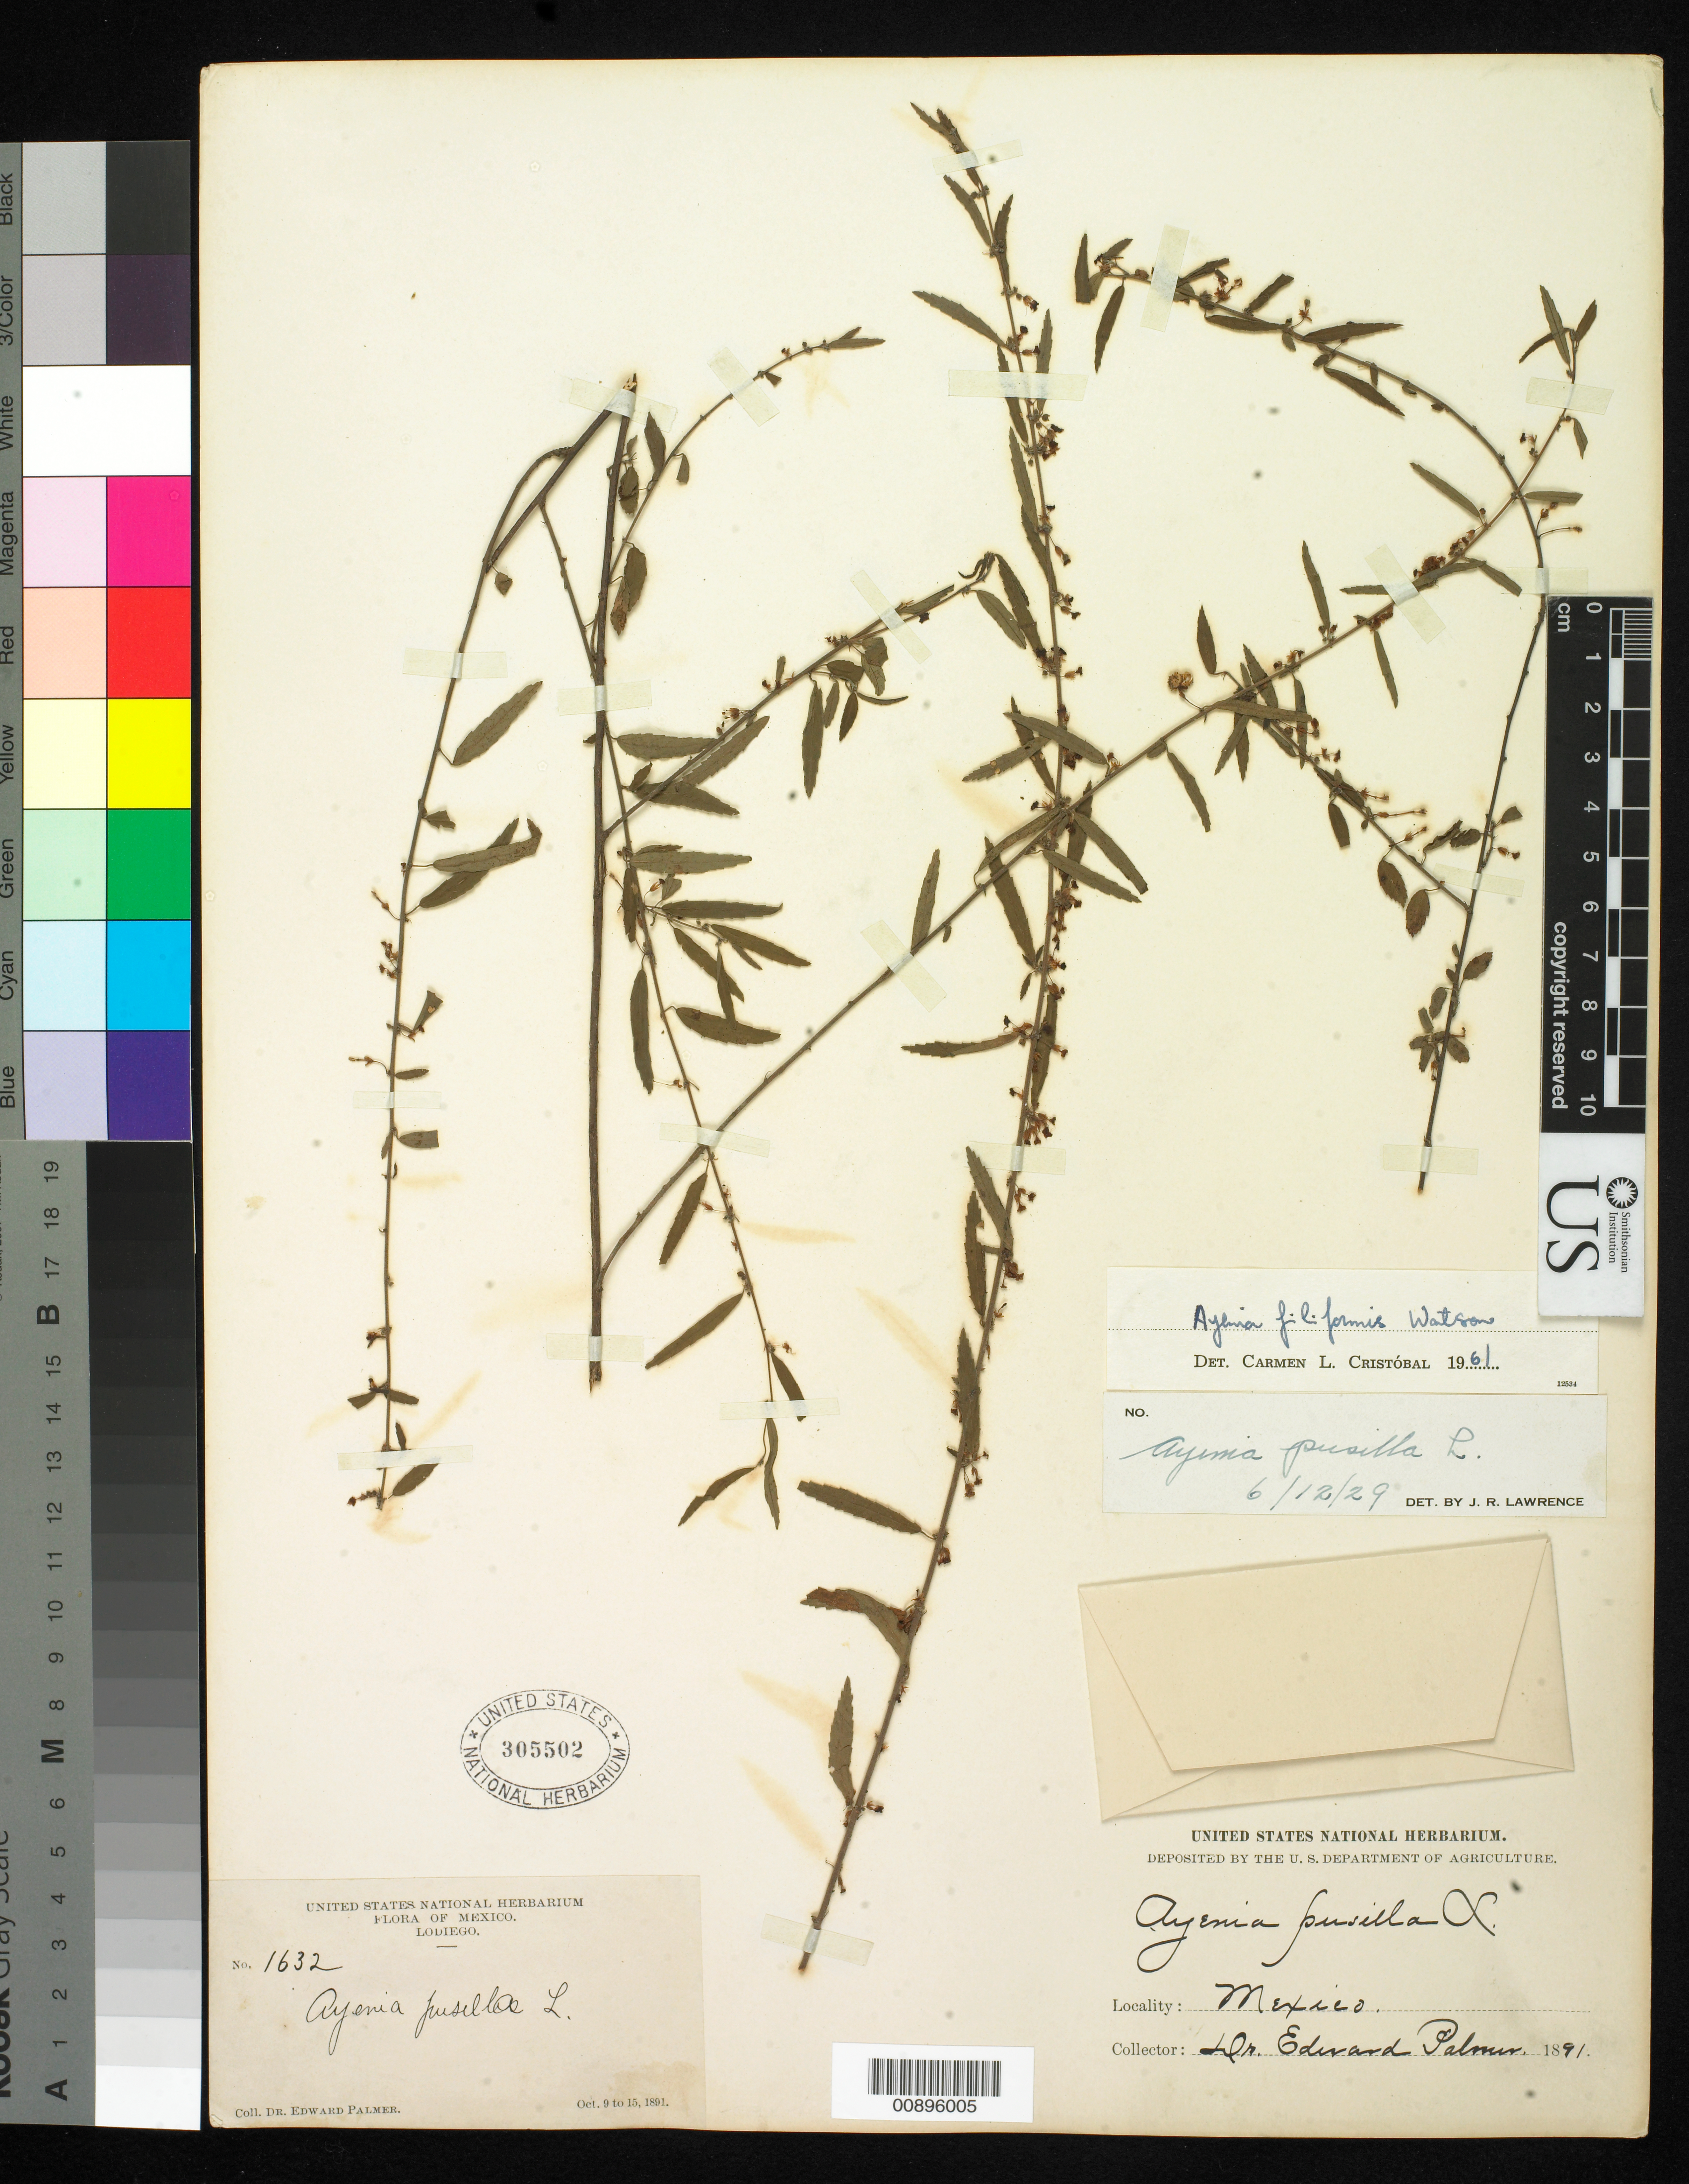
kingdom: Plantae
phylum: Tracheophyta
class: Magnoliopsida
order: Malvales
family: Malvaceae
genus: Ayenia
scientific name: Ayenia filiformis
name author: S. Watson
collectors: E. Palmer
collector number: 1632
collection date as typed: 09 Oct 1891 to 15 Oct 1891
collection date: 1891-10-09/1891-10-15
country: Mexico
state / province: Sinaloa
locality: Lodiego, Sinaloa.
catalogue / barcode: US 305502